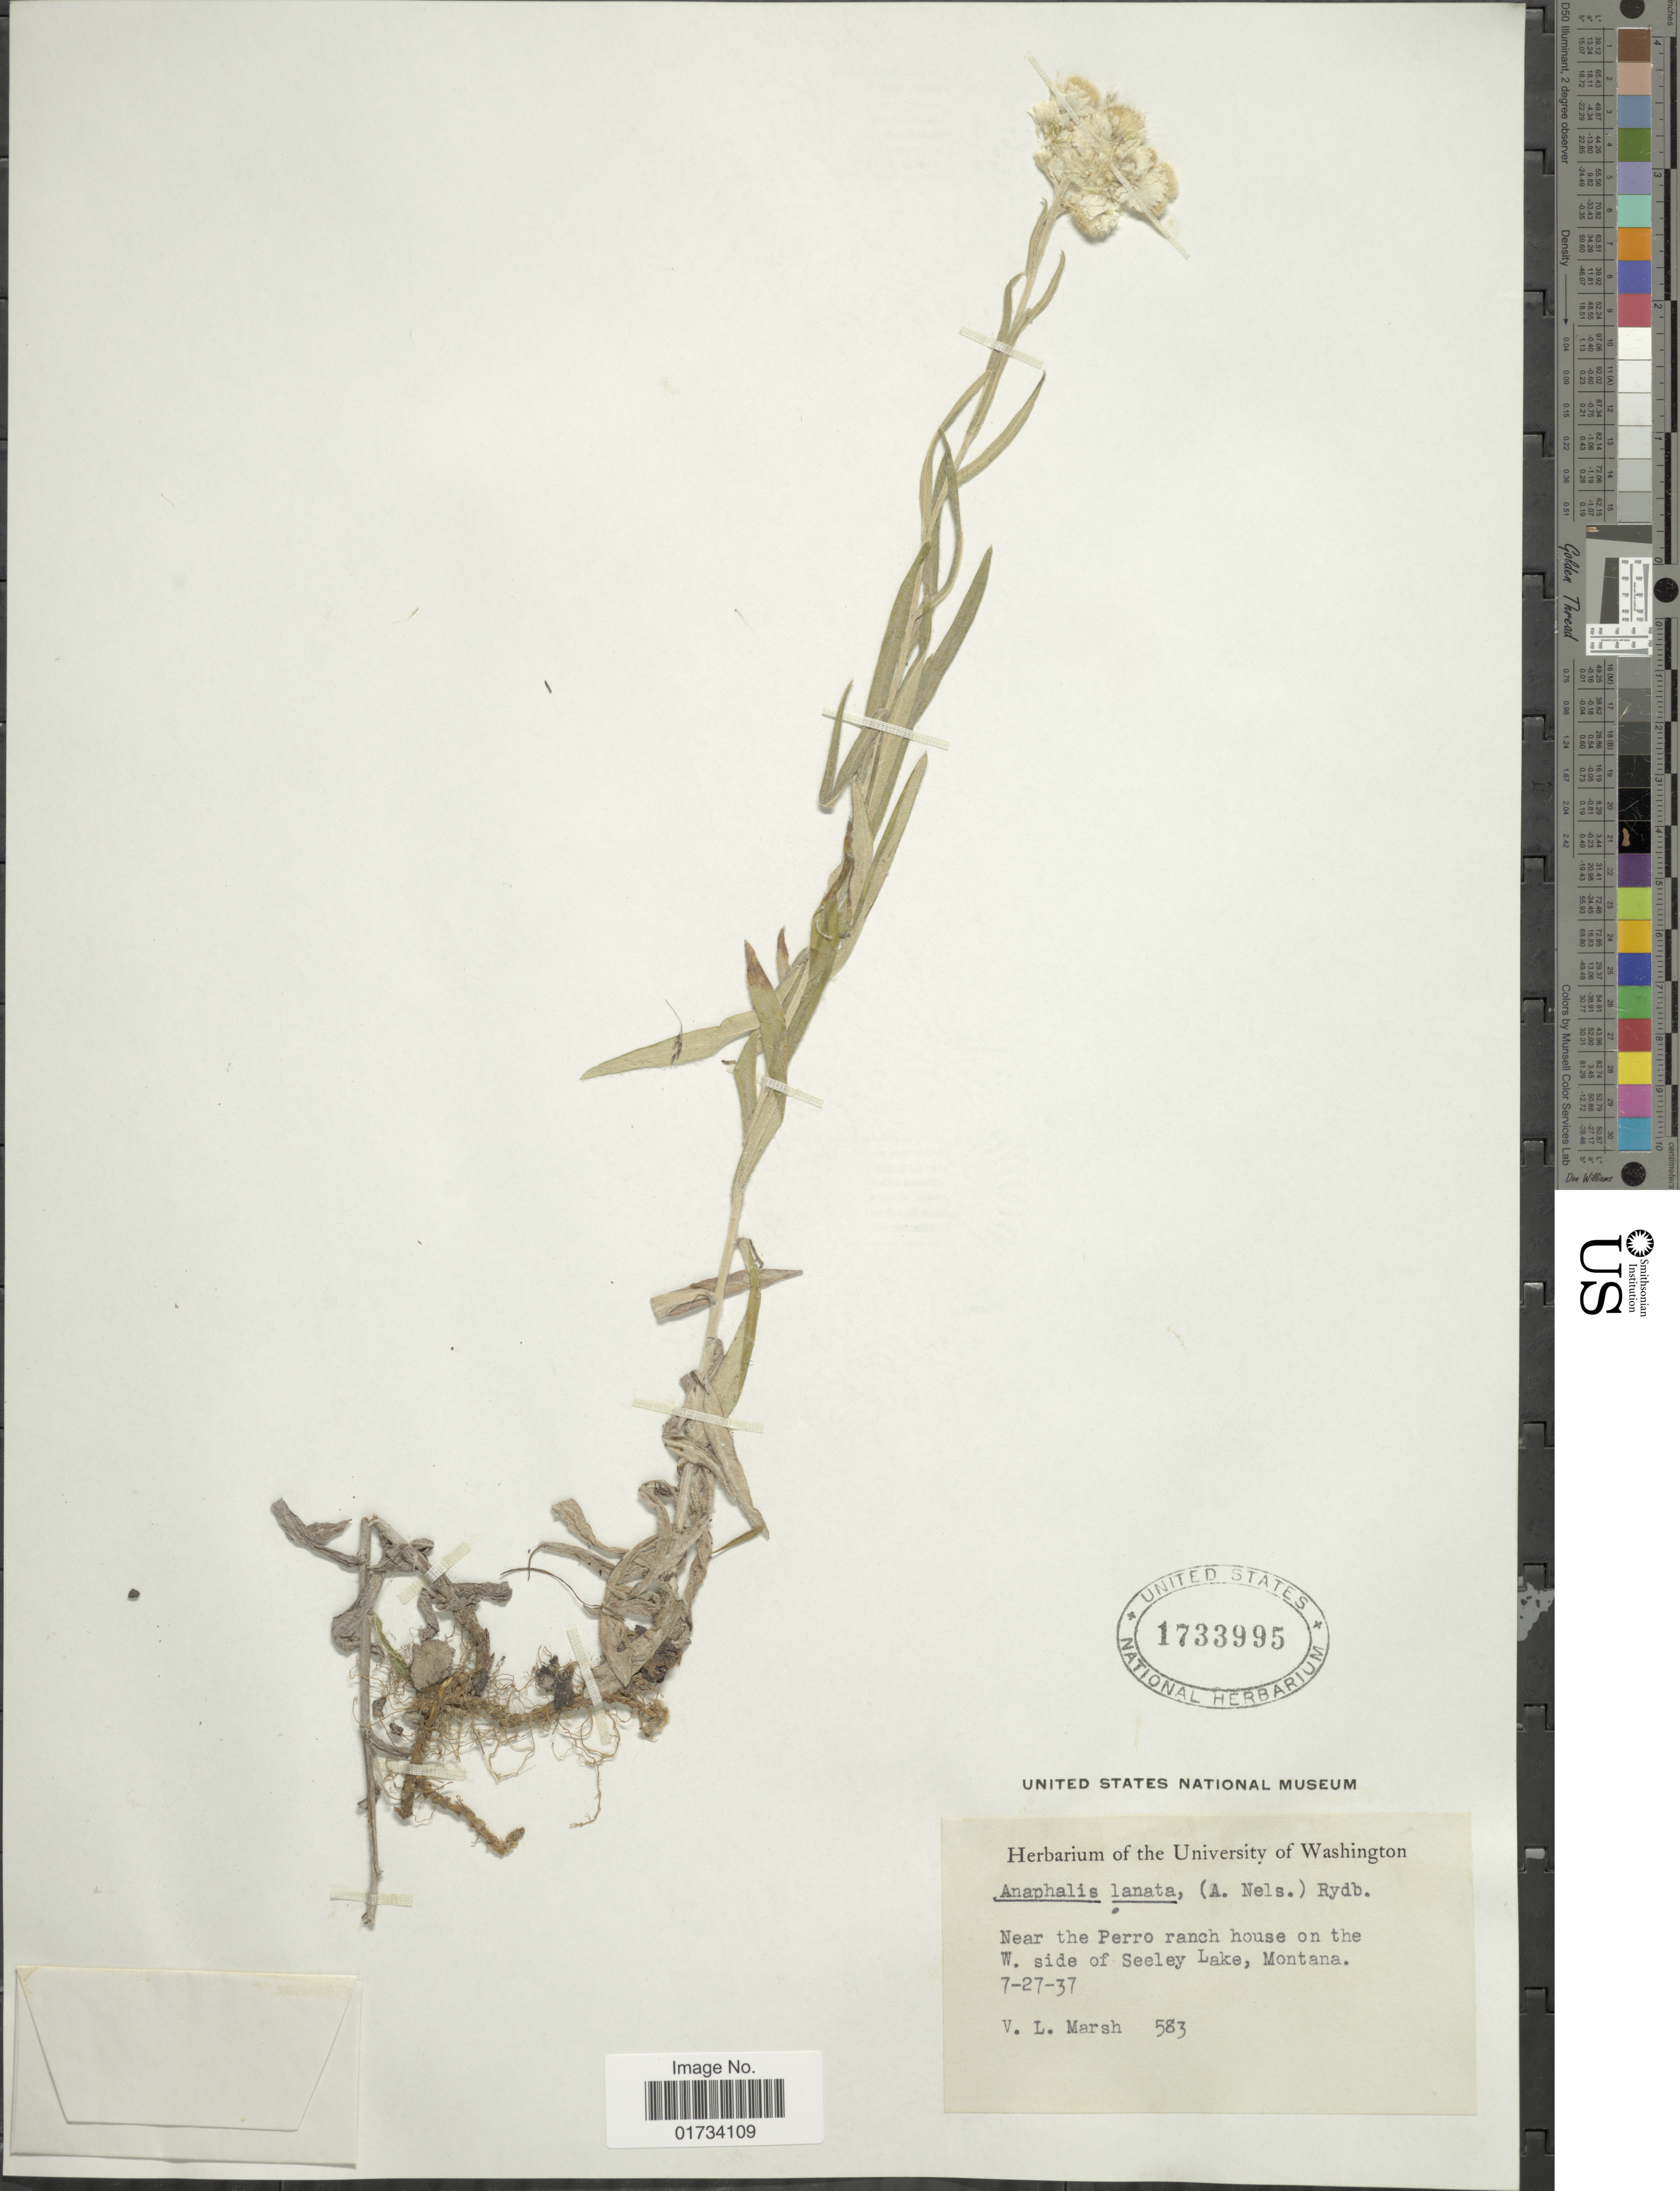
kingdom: Plantae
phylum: Tracheophyta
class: Magnoliopsida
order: Asterales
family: Asteraceae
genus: Anaphalis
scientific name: Anaphalis margaritacea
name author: (L.) Benth. & Hook. f.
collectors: V. L. Marsh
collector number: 583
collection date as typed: Transcribed d/m/y: 27/7/37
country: United States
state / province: Montana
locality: Near the Perro ranch house on the W. side of Seeley Lake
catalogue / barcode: US 1733995